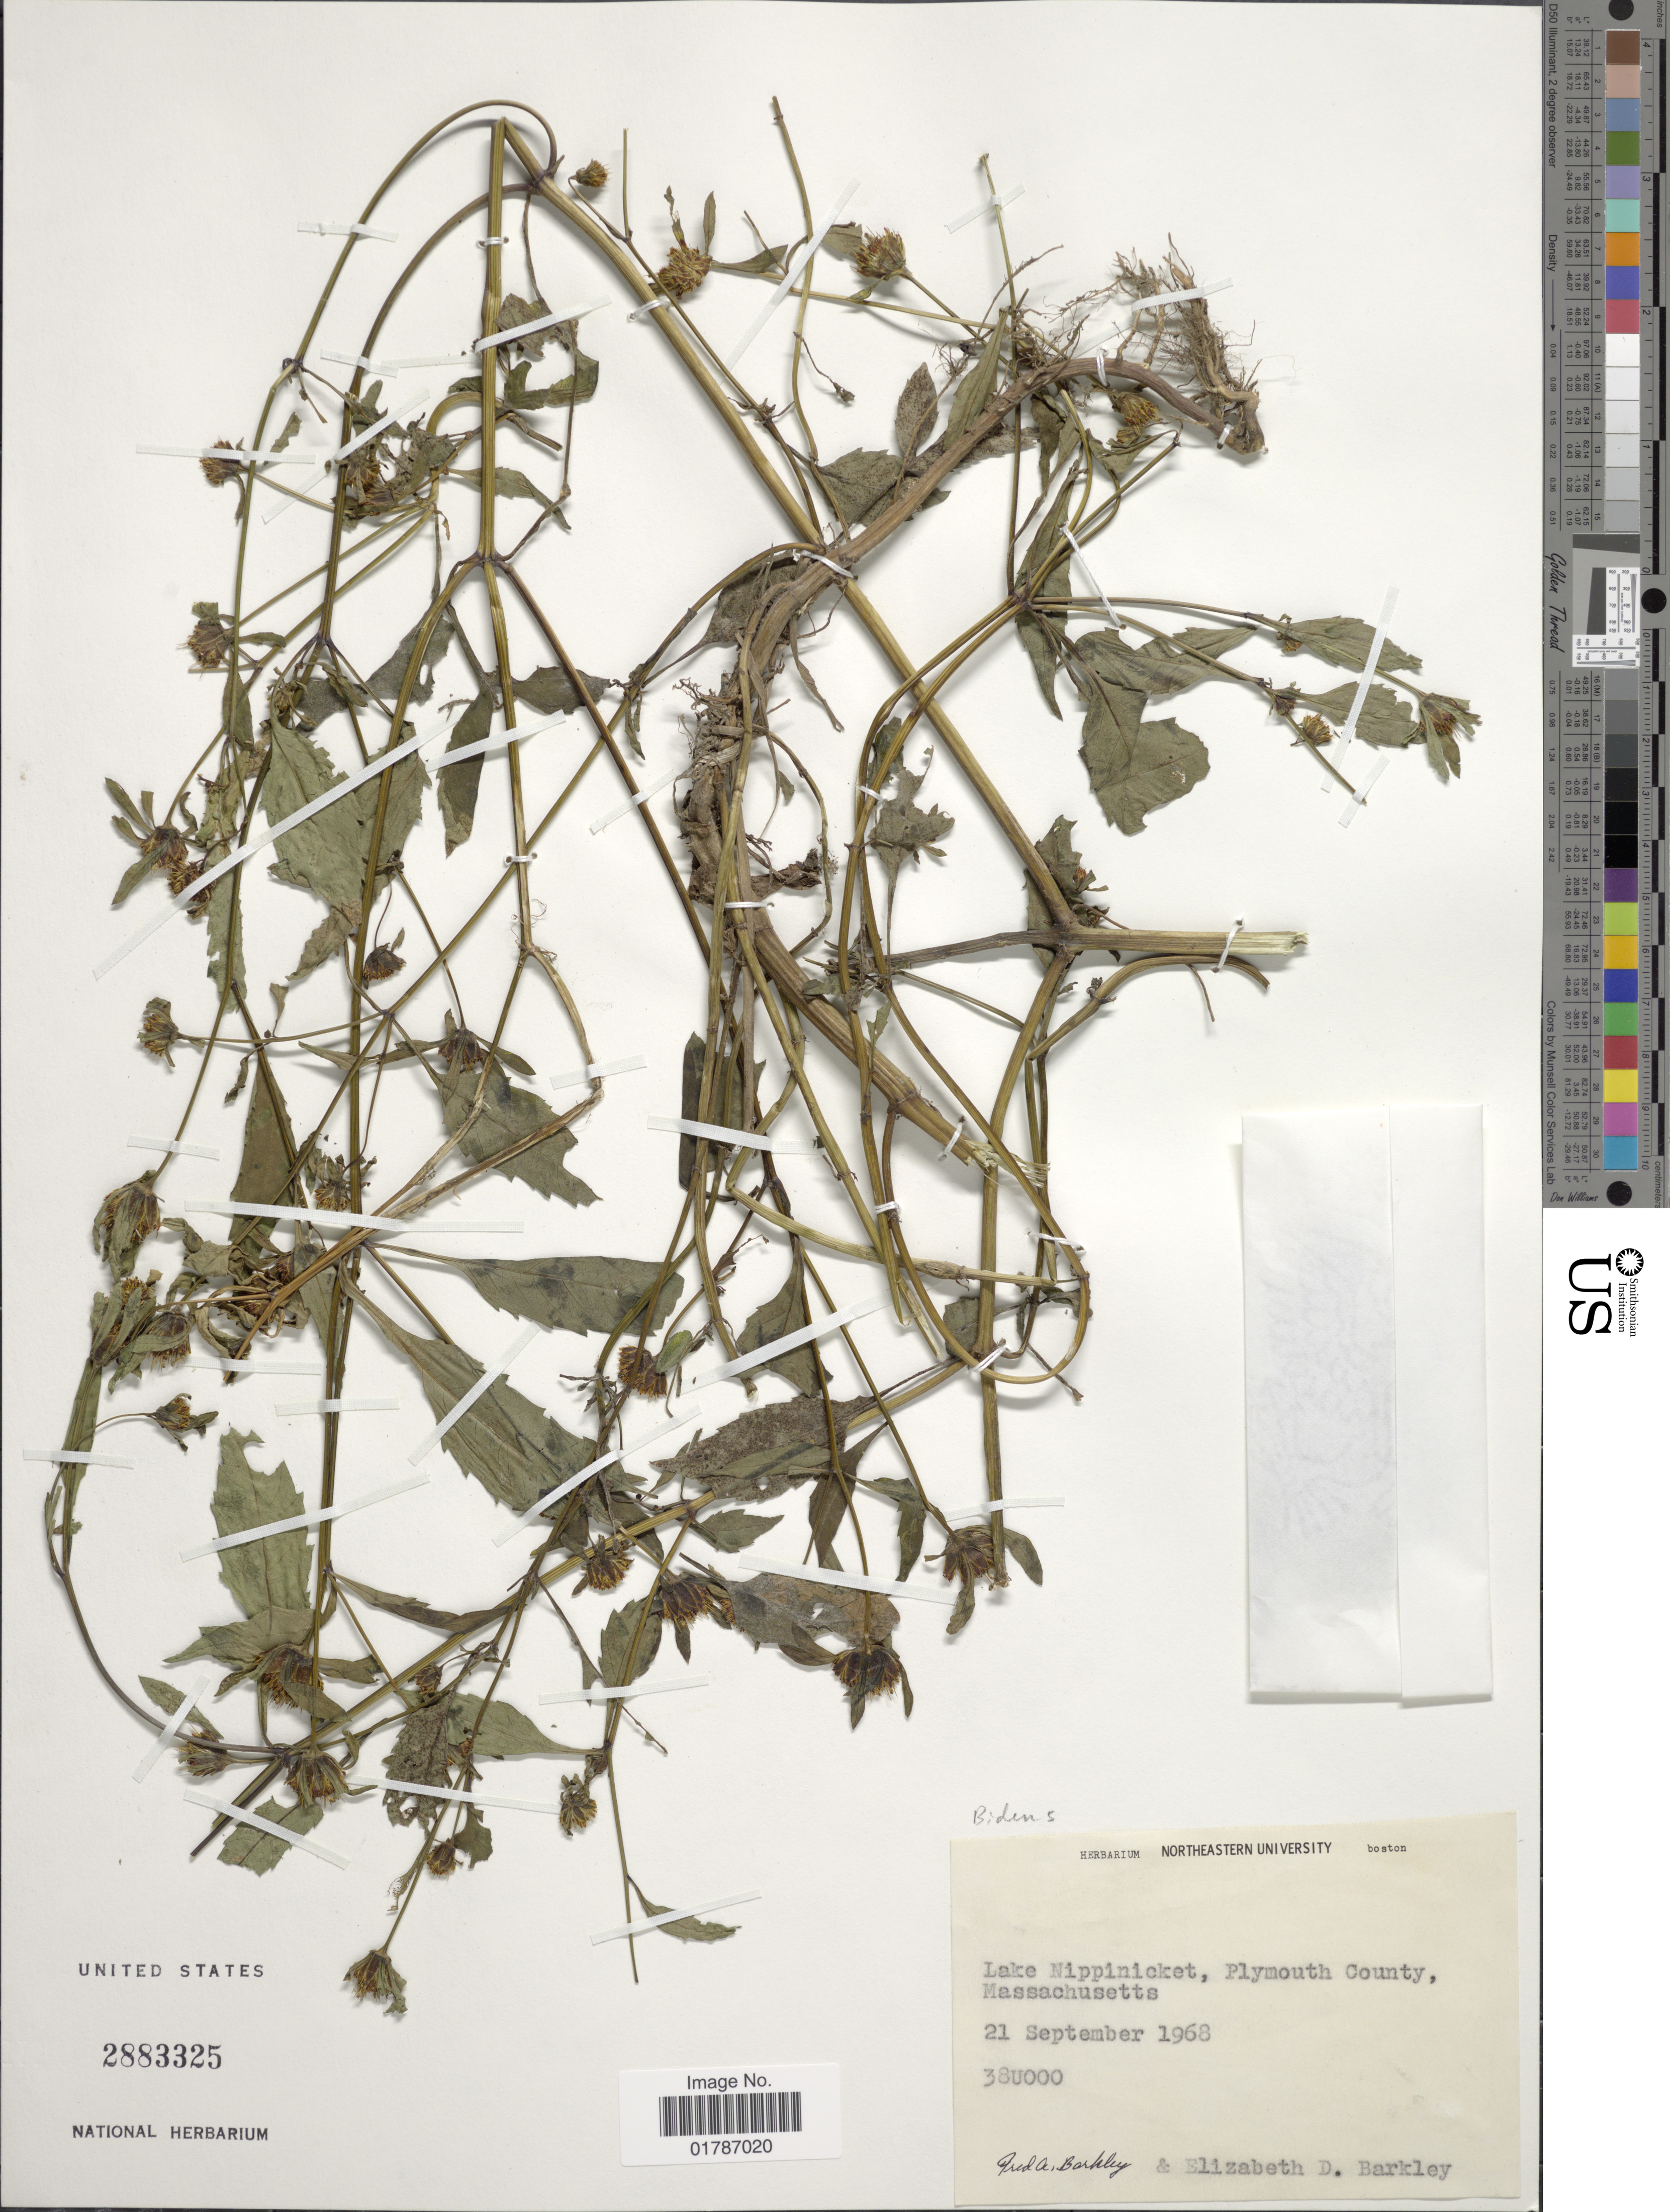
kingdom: Plantae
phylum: Tracheophyta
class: Magnoliopsida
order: Asterales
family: Asteraceae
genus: Bidens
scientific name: Bidens sp.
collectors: F. A. Barkley & E. D.Barkley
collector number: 38U000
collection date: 1968-09-21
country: United States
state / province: Massachusetts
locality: Lake Nippinicket, Plymouth County, Massachusetts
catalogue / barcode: US 2883325